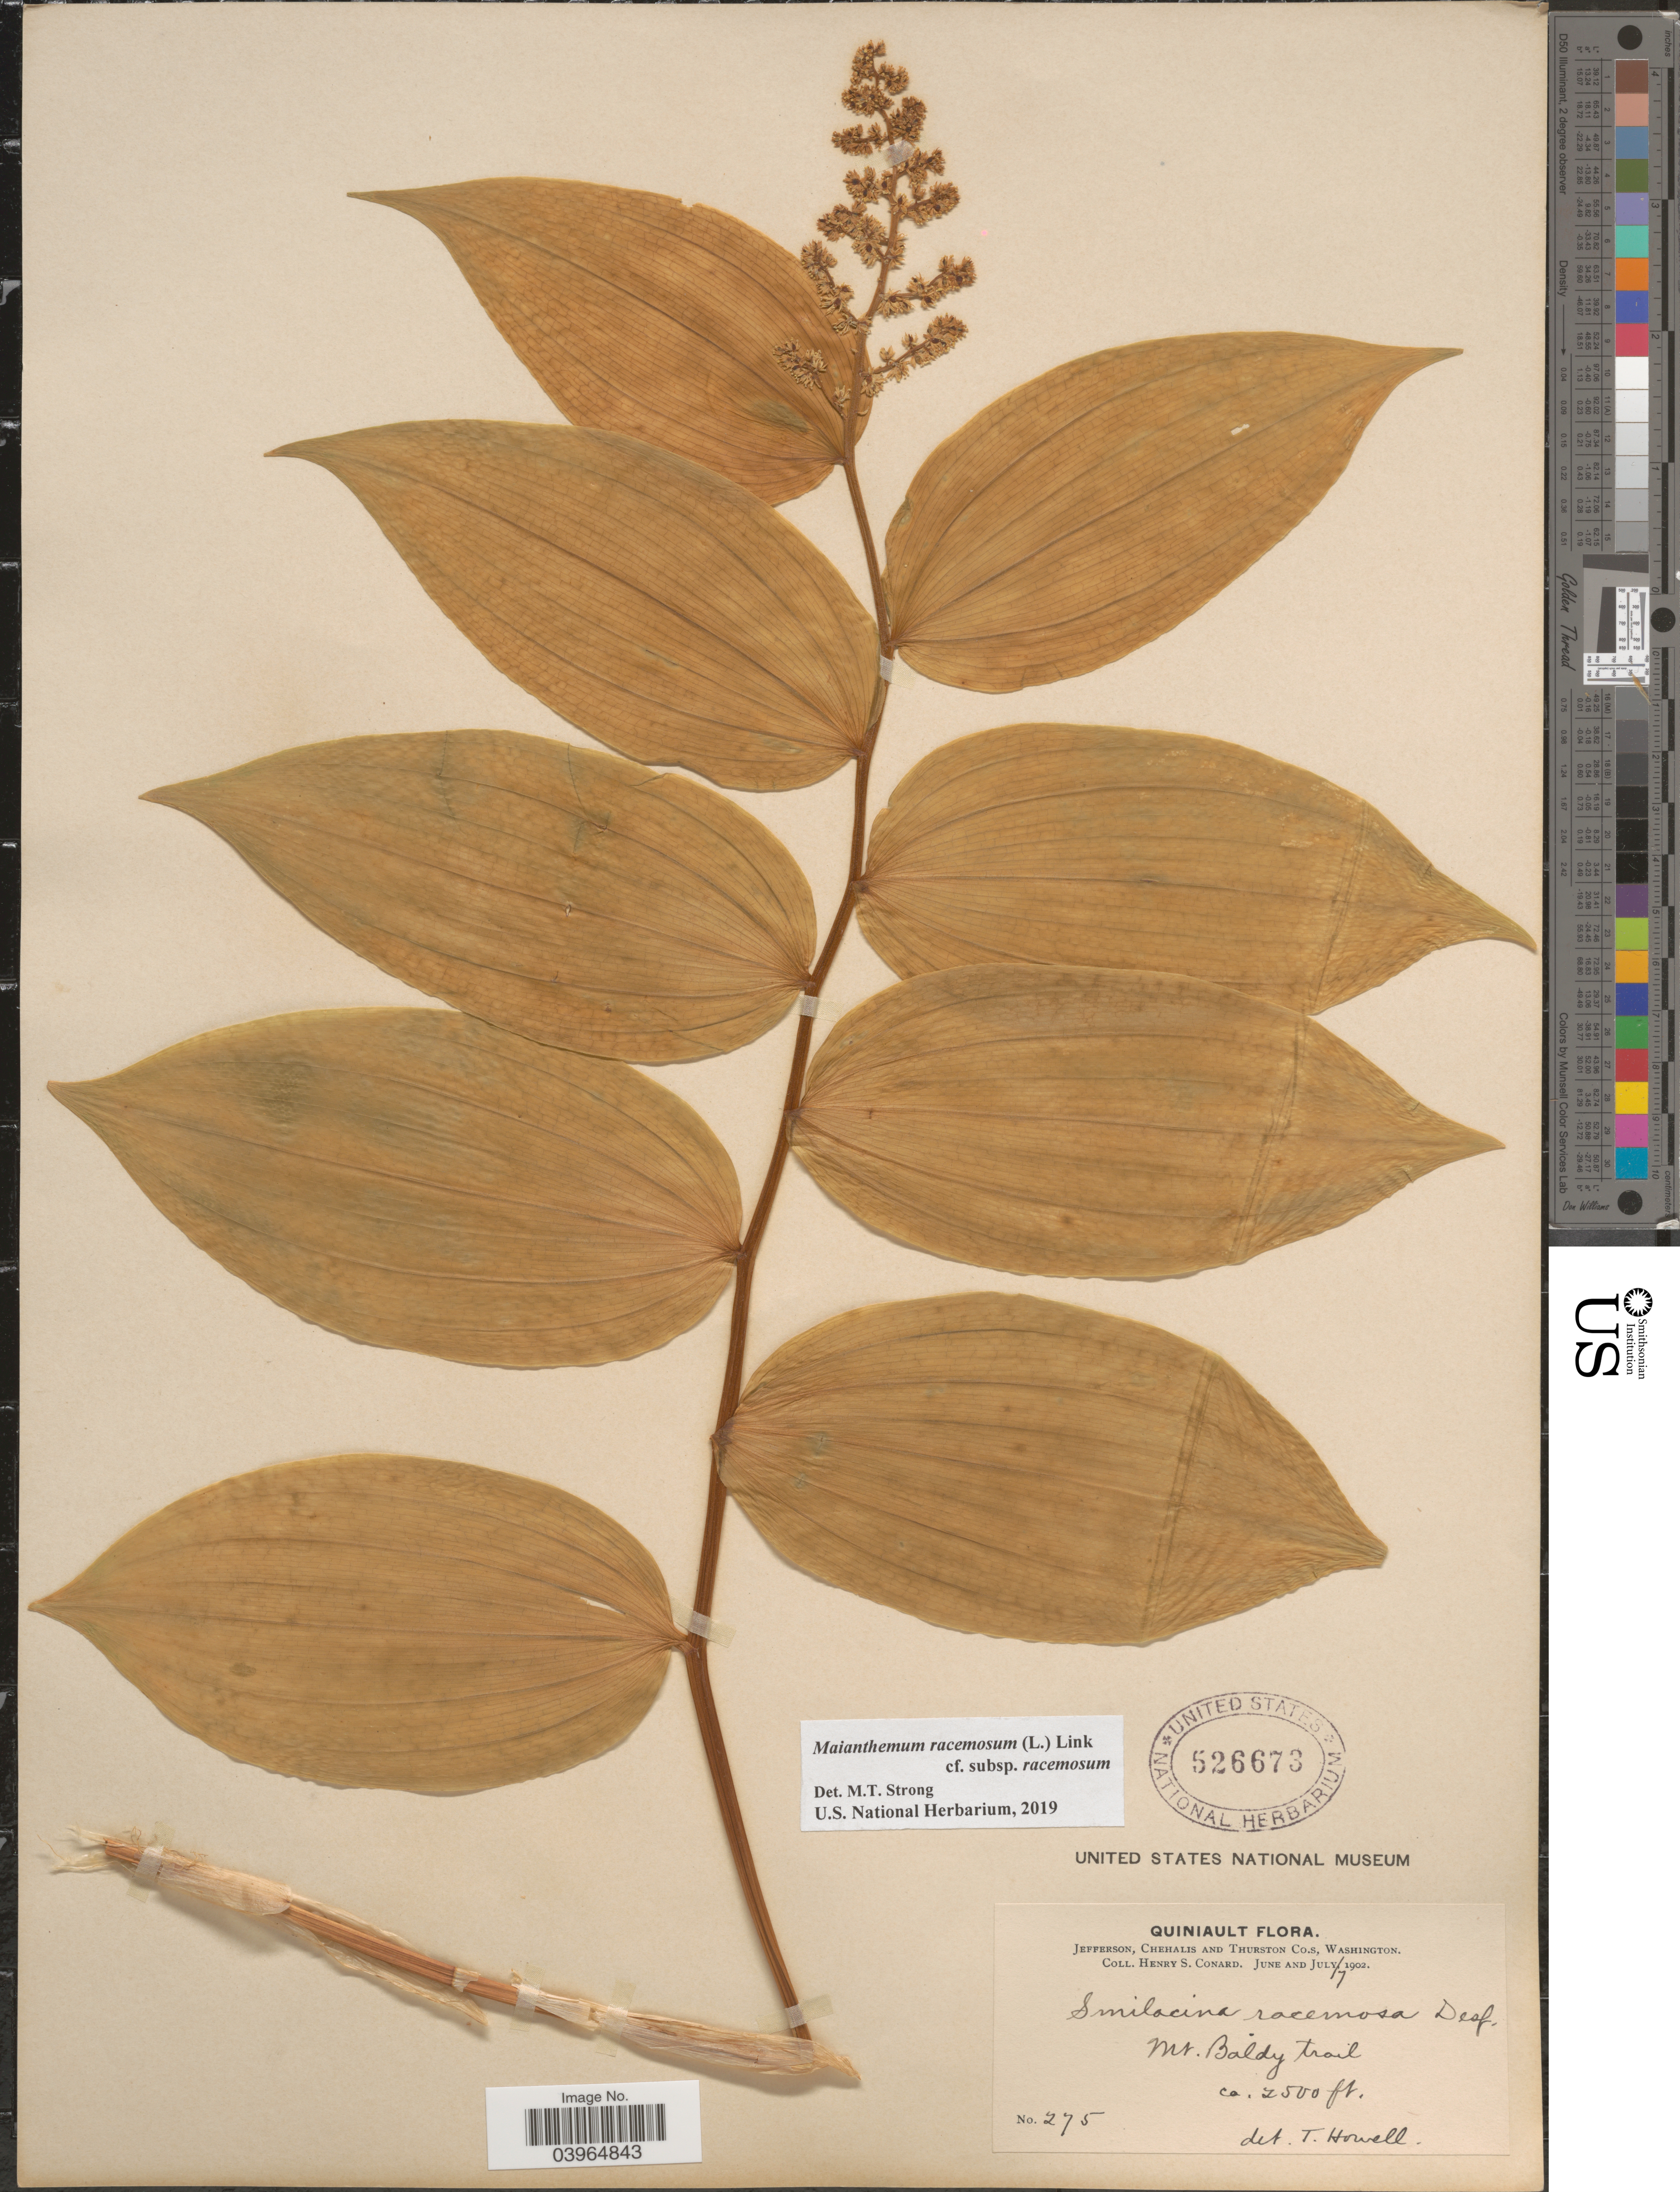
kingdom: Plantae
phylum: Tracheophyta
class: Liliopsida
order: Asparagales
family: Asparagaceae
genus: Maianthemum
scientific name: Maianthemum racemosum subsp. racemosum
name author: (L.) Link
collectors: H. S. Conard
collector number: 275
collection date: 1902-07-07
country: United States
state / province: Washington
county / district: Thurston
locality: Jefferson, Chehalis and Thurston Co.s. Mt. Baldy trail.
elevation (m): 762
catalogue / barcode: US 526673